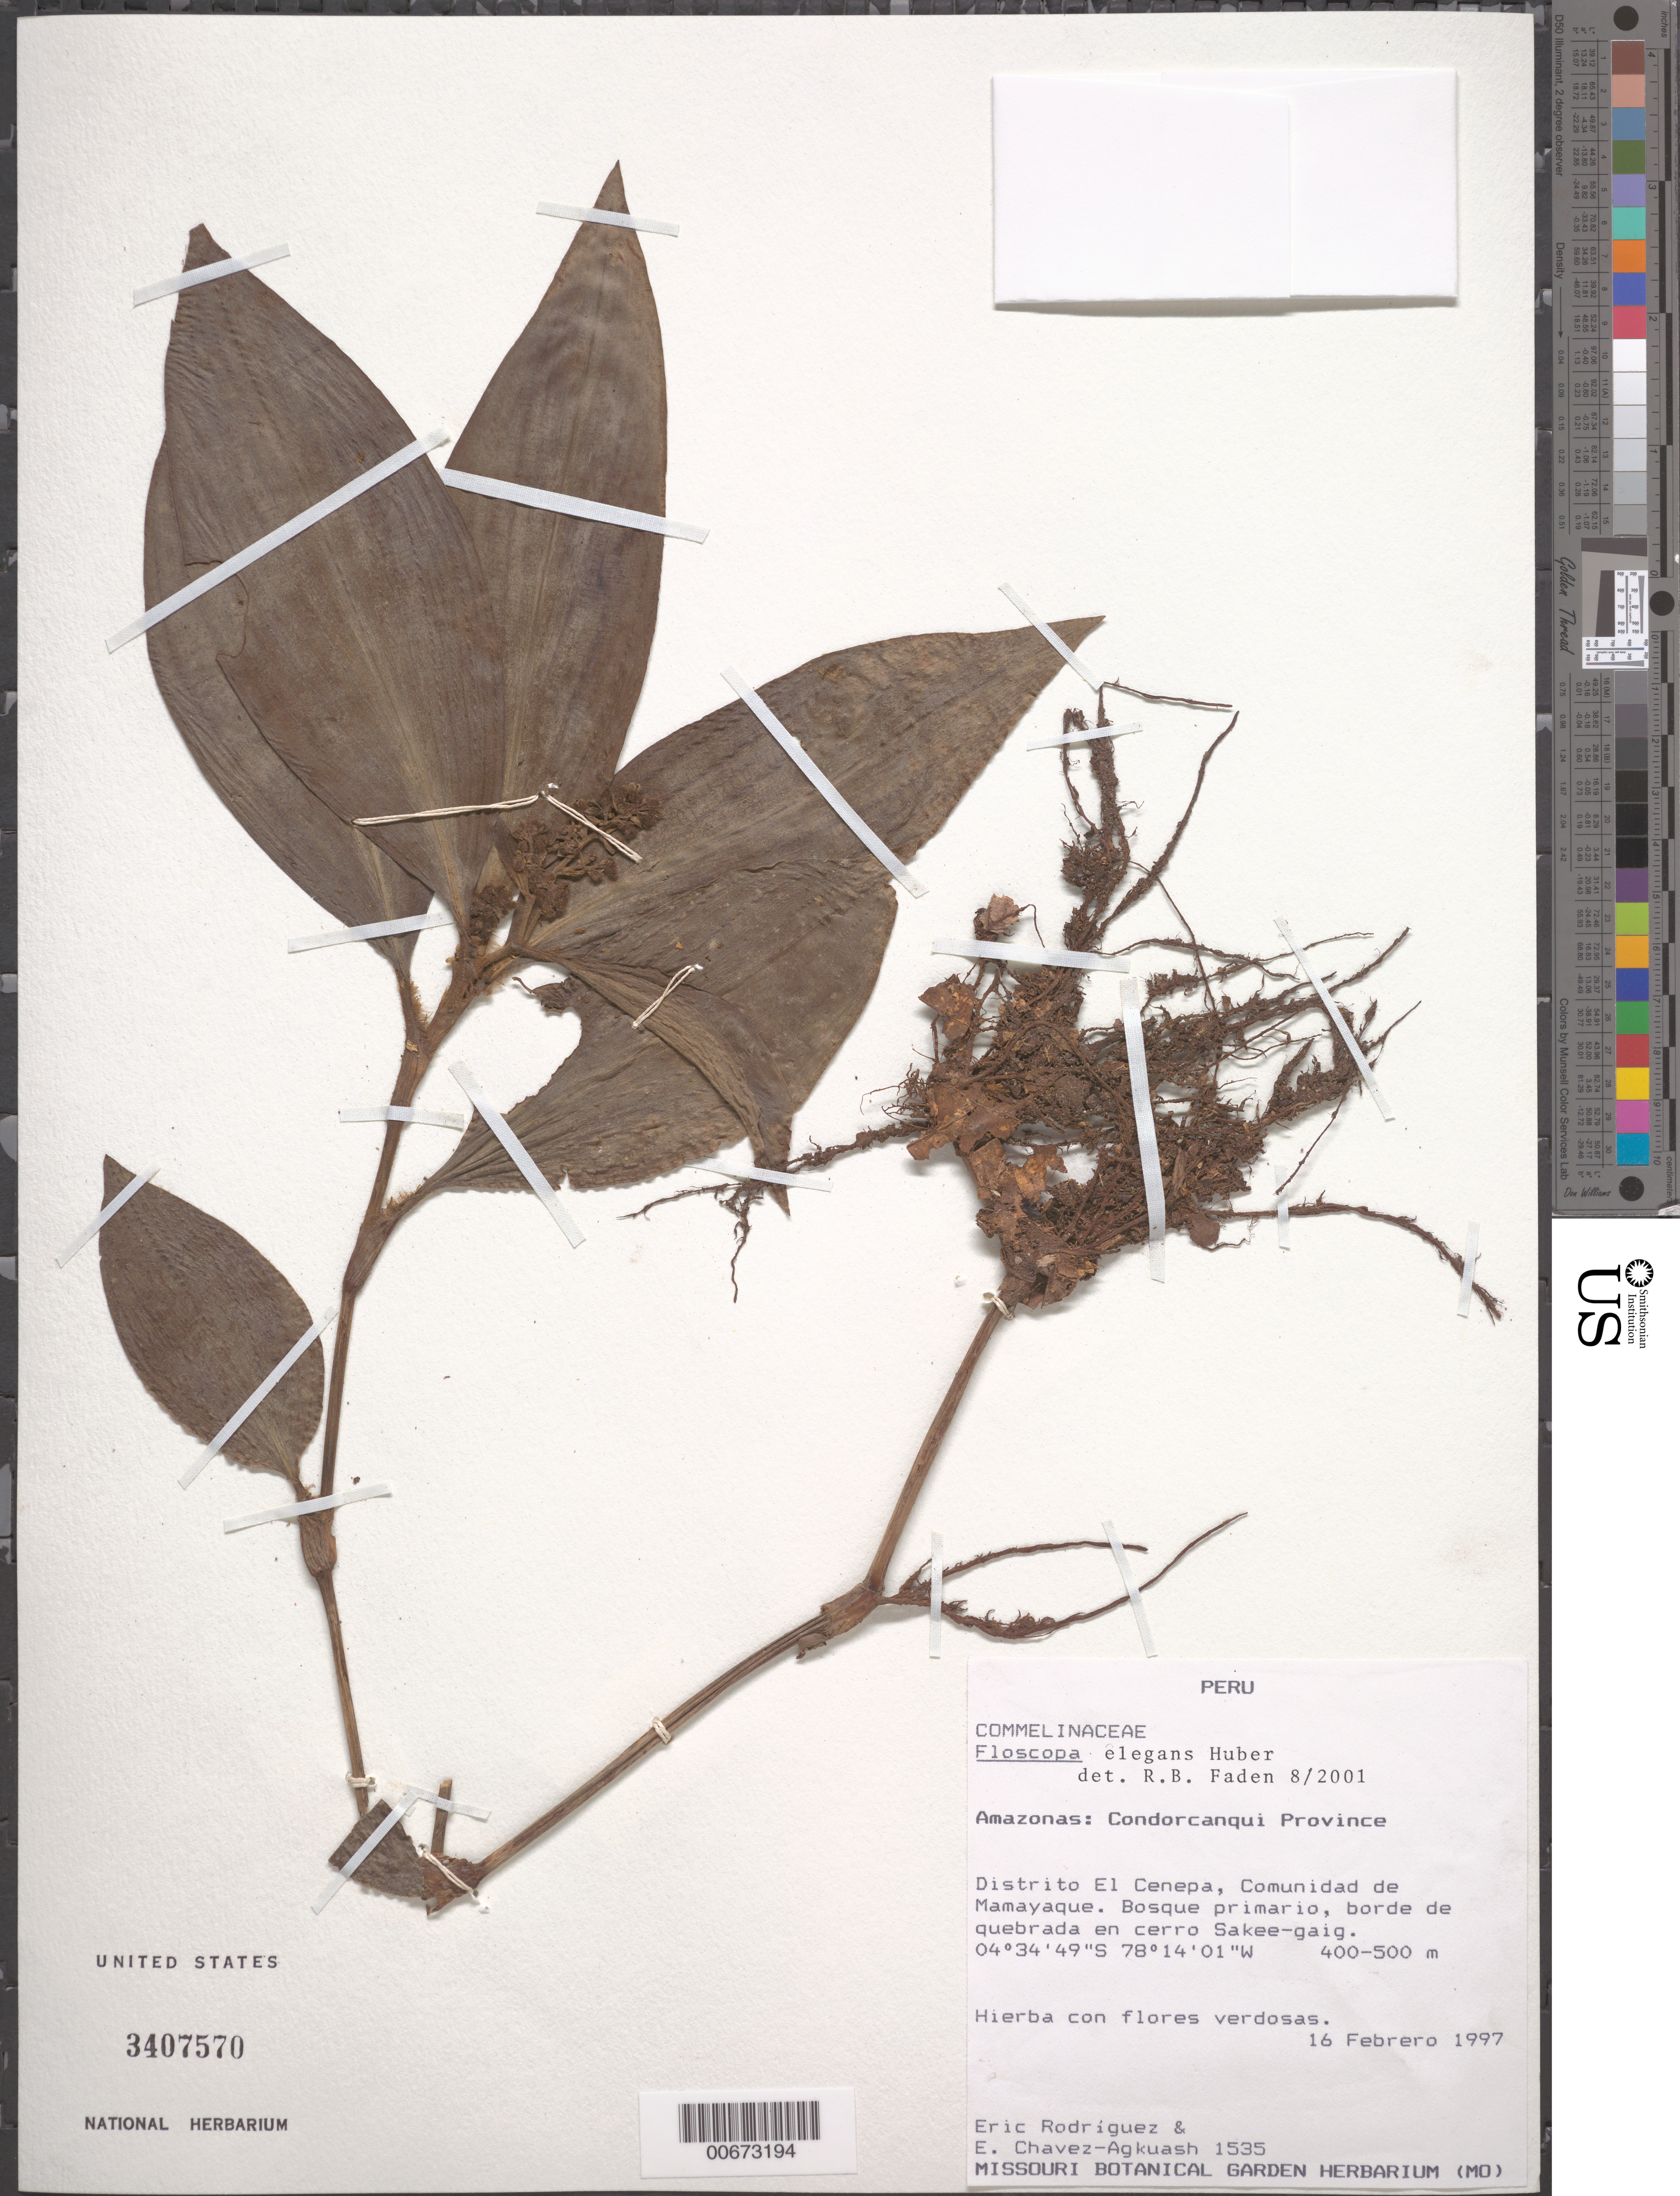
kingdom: Plantae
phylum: Tracheophyta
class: Liliopsida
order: Commelinales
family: Commelinaceae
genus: Floscopa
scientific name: Floscopa elegans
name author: Huber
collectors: E. Rodriguez & E. Chavez-Agkuash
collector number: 1535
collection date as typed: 16 Feb 1997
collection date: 1997-02-16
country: Peru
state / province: Amazonas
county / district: Condorcanqui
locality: El Cenepa, Mamayaque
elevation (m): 400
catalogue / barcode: US 3407570